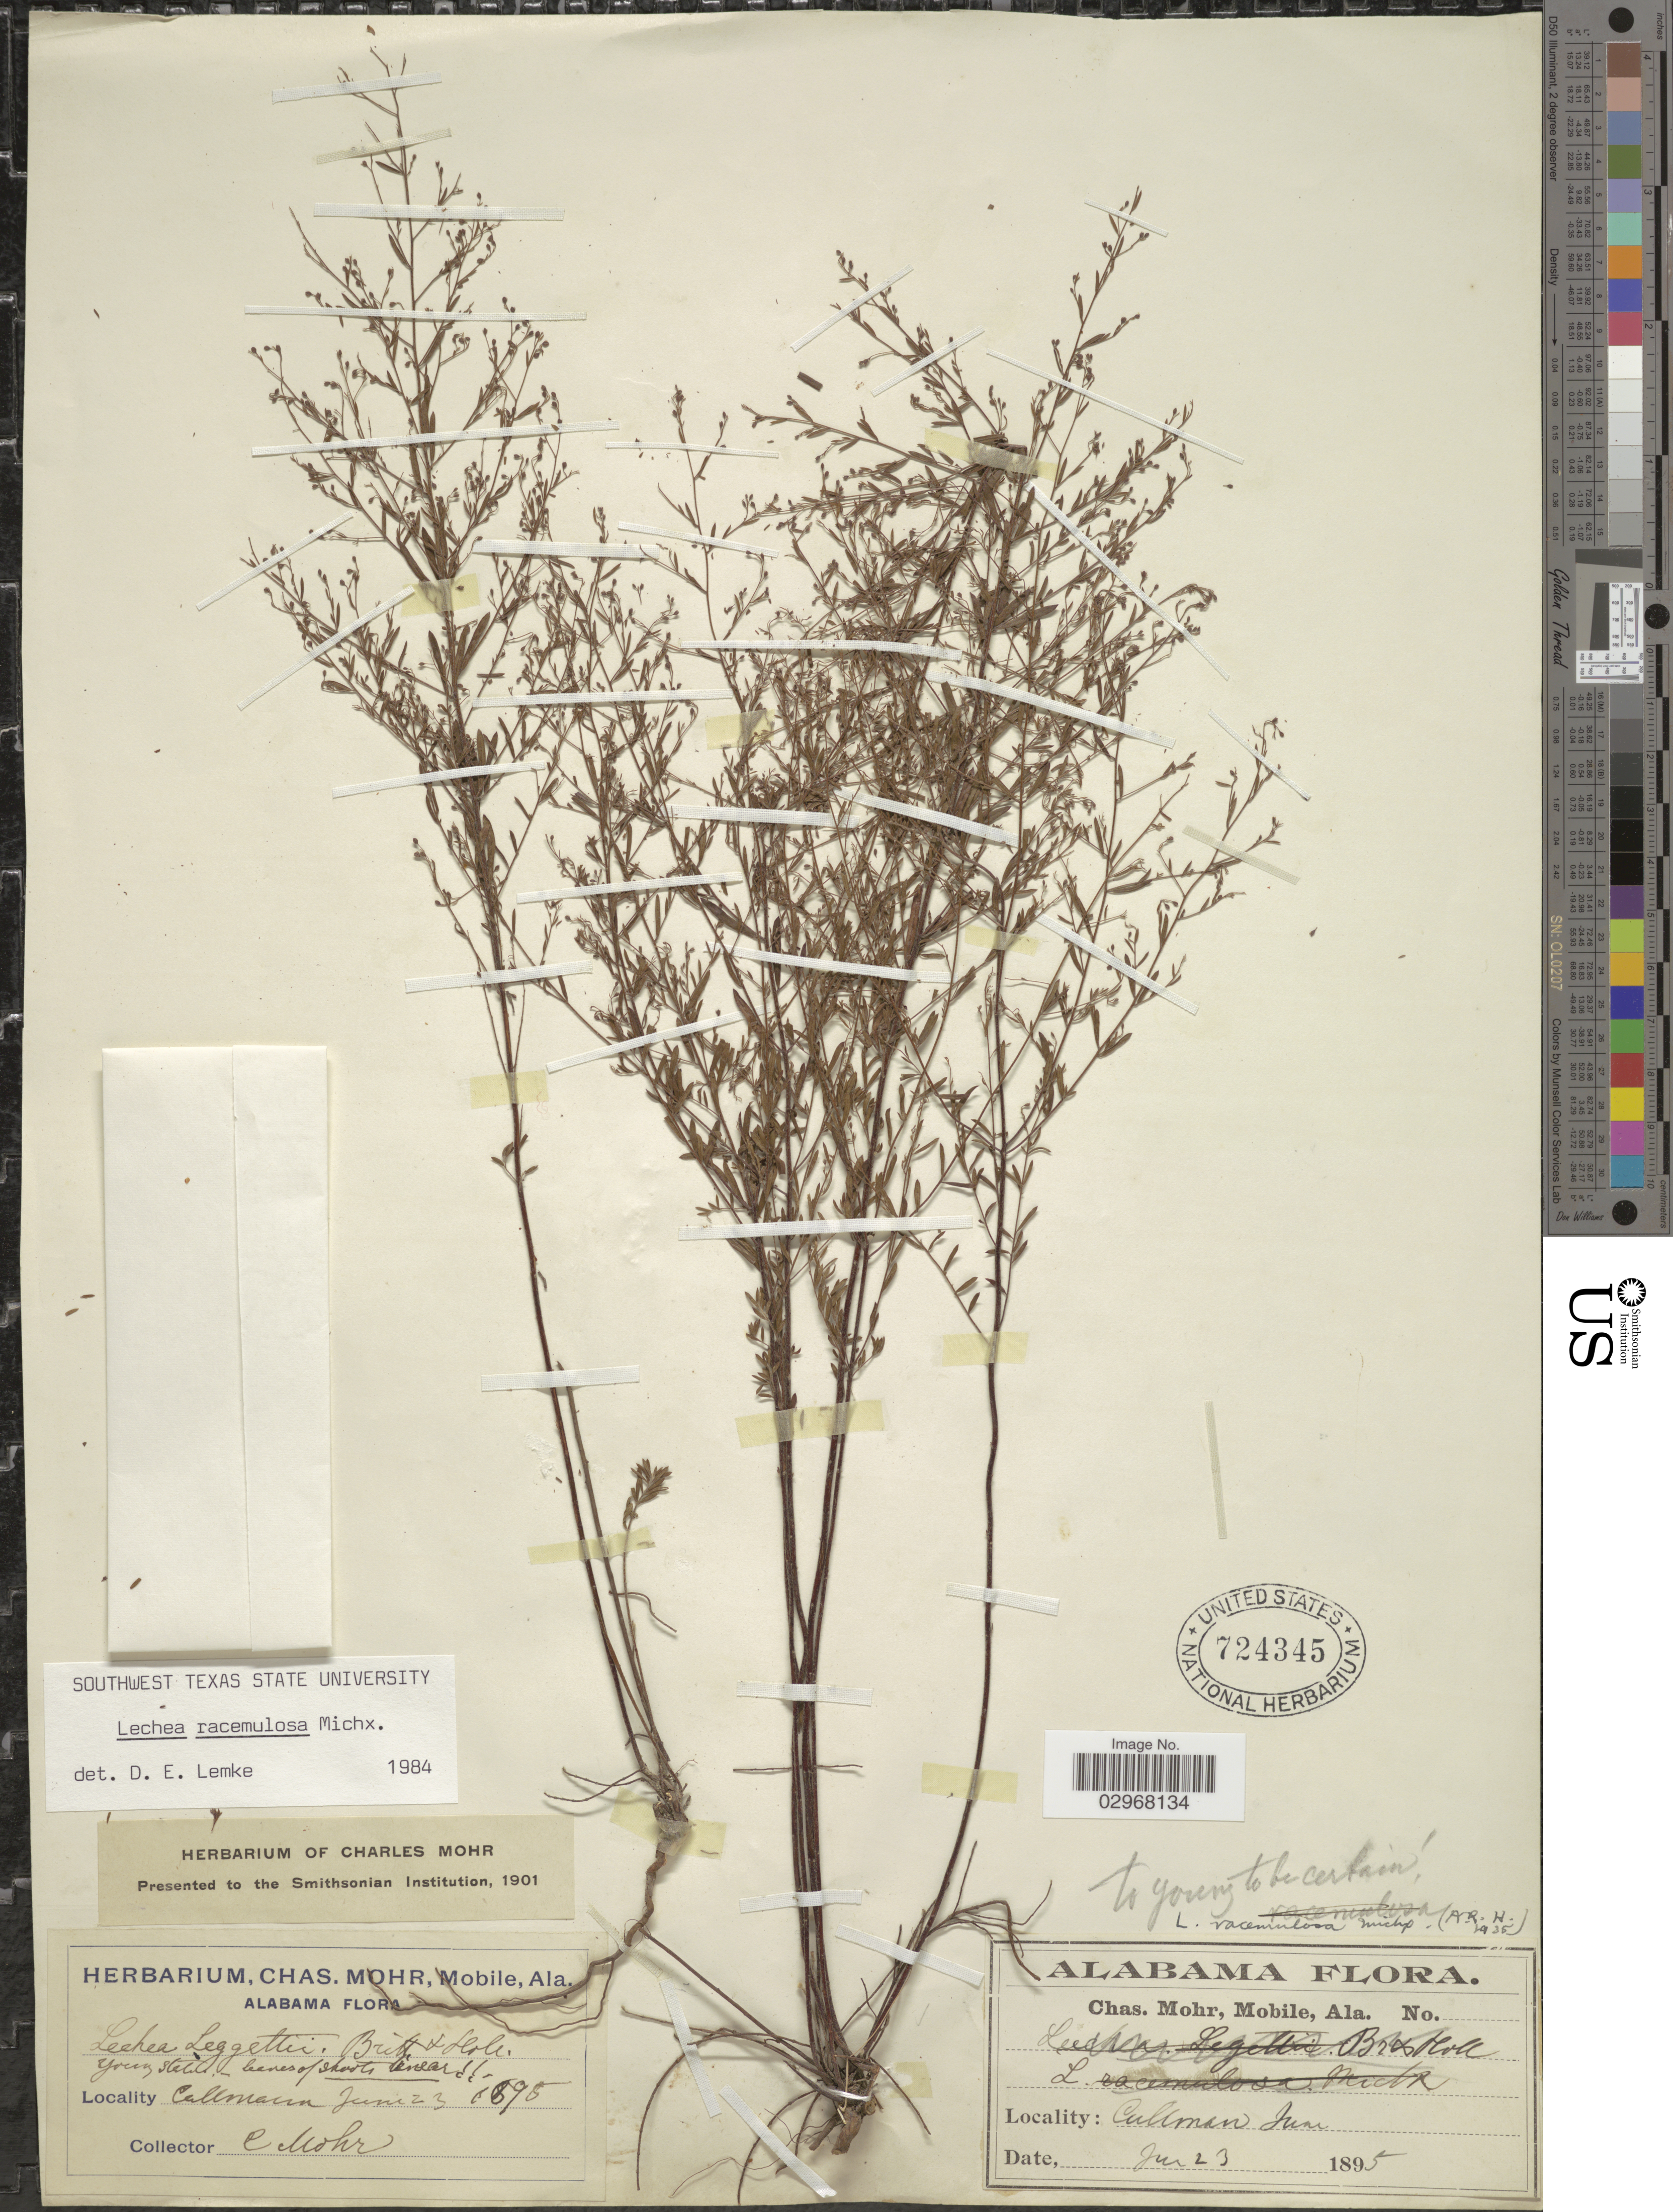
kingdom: Plantae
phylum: Tracheophyta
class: Magnoliopsida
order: Malvales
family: Cistaceae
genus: Lechea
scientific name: Lechea racemulosa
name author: Michx.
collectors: Mohr, C. T. (herbarium)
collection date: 1895-06-23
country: United States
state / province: Alabama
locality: Cullman.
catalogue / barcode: US 724345